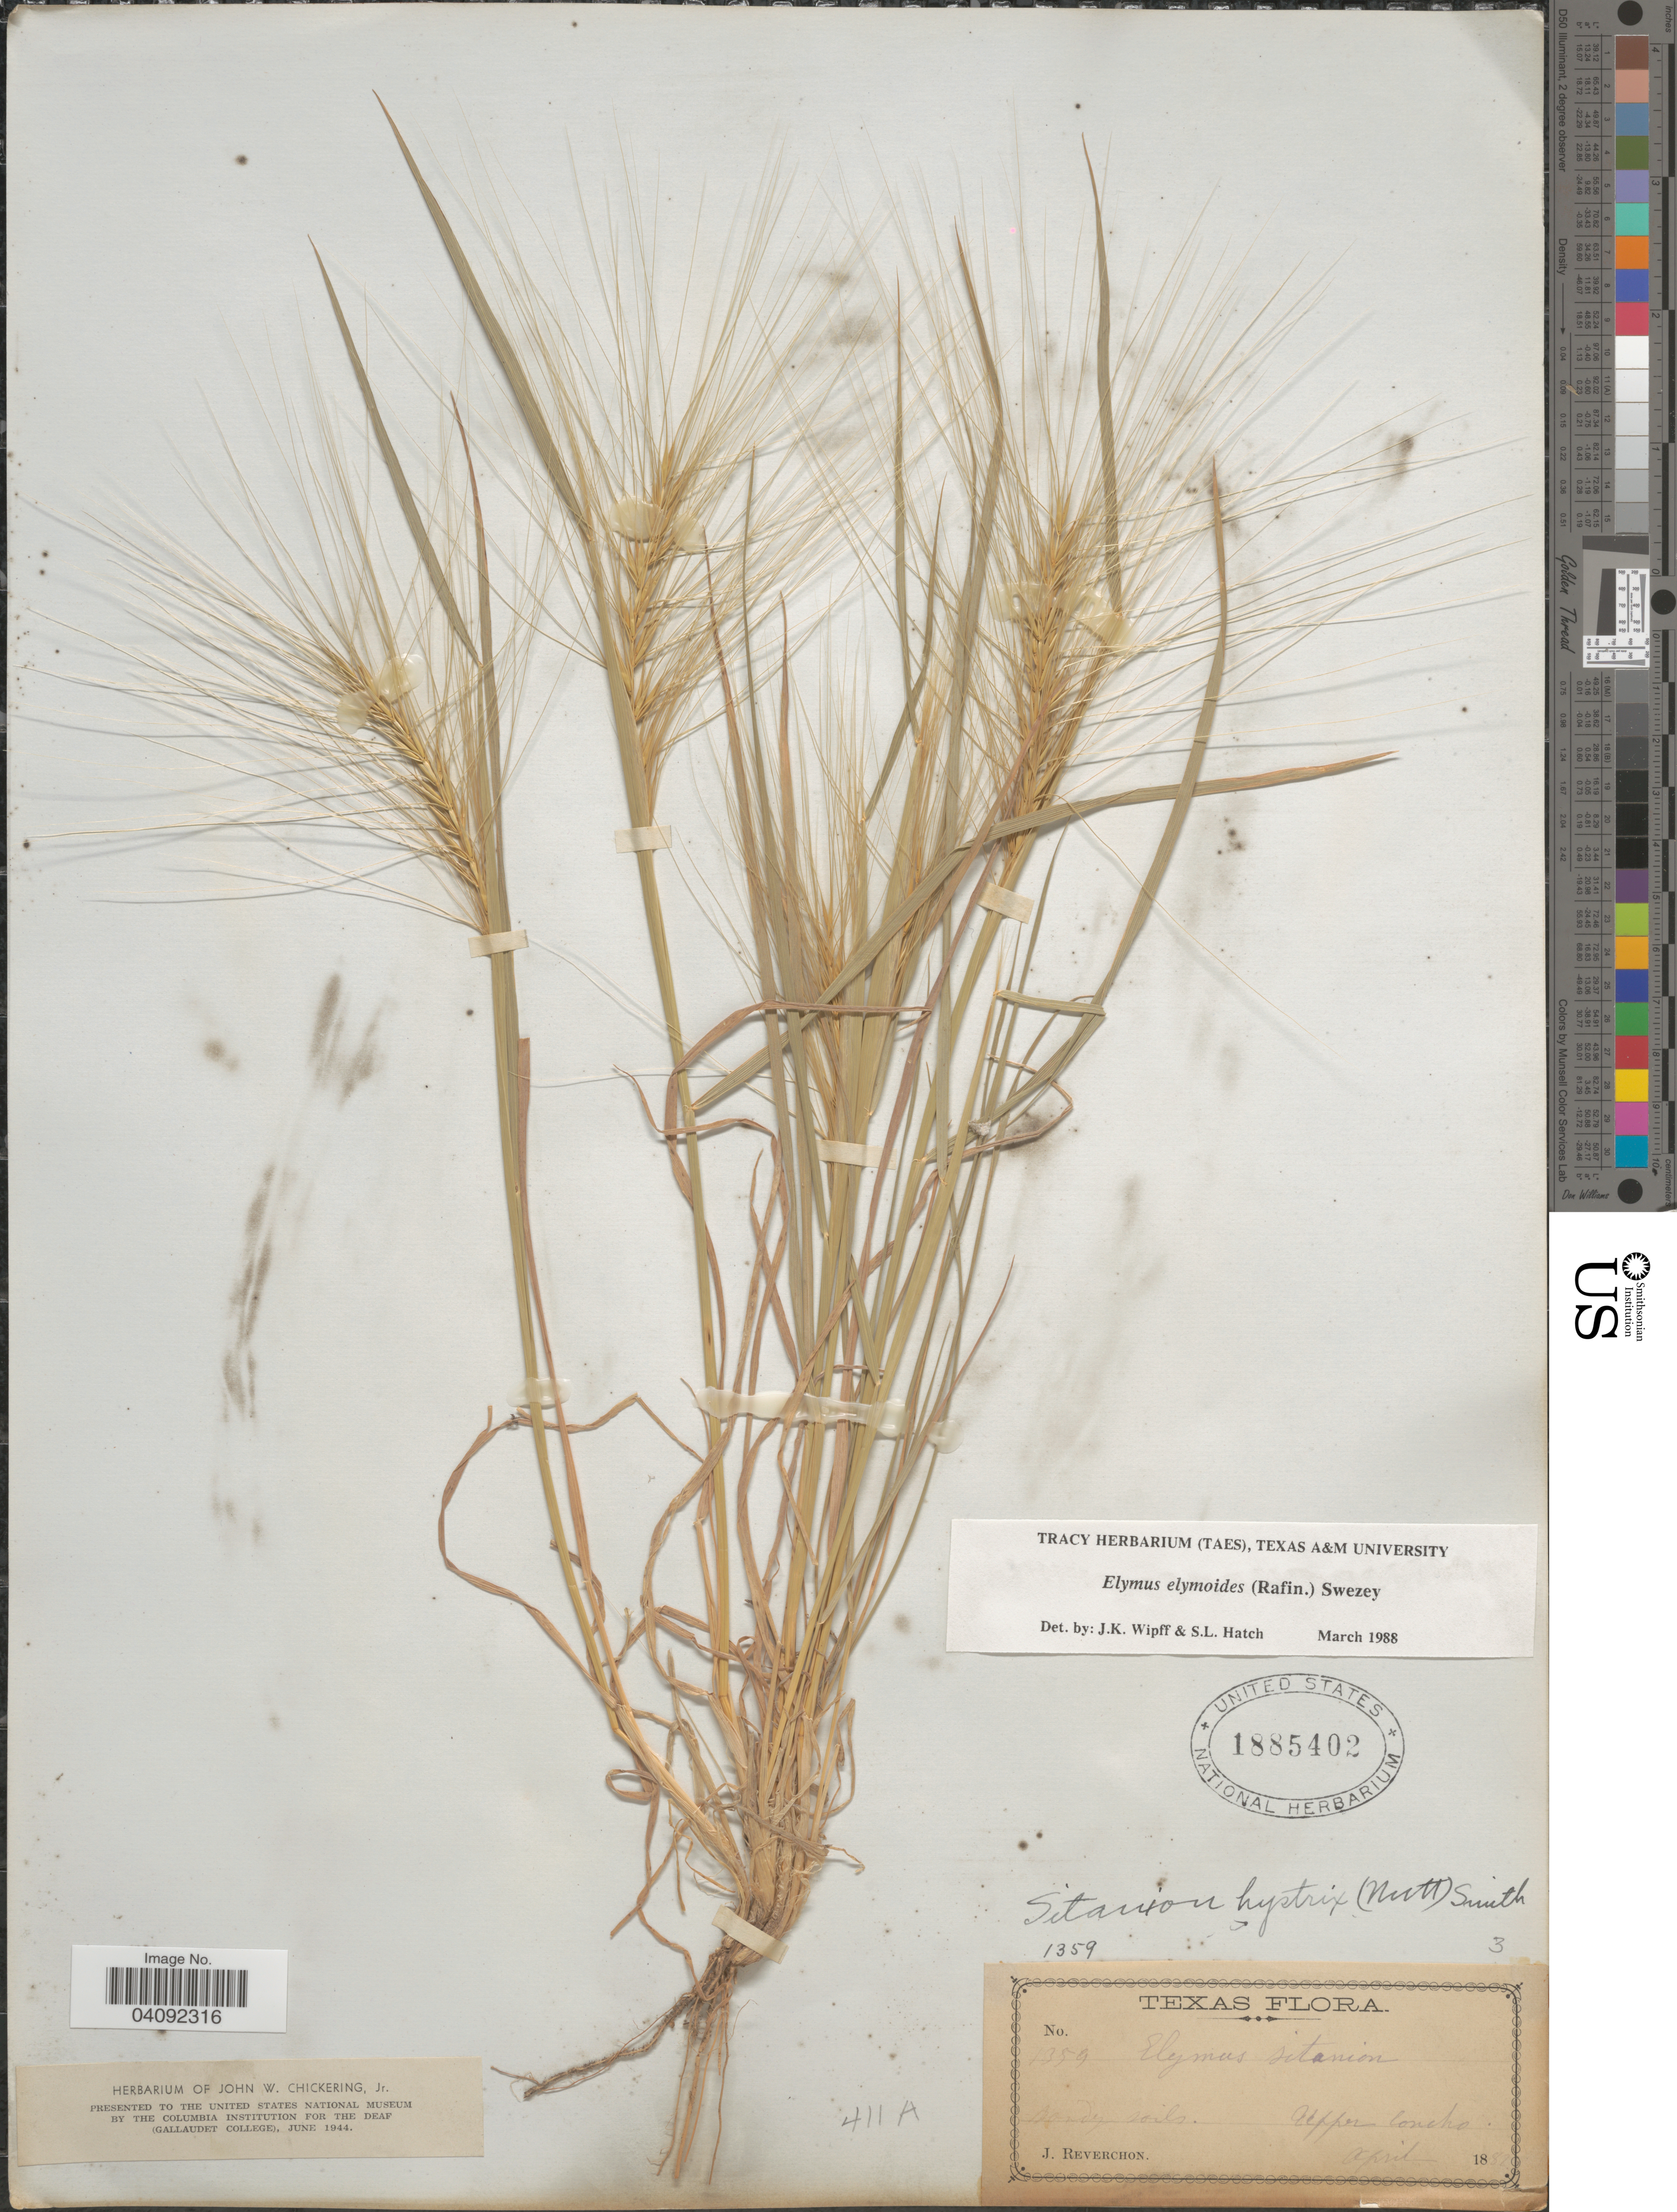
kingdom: Plantae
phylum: Tracheophyta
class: Liliopsida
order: Poales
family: Poaceae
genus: Elymus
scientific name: Elymus elymoides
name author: (Raf.) Swezey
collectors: J. Reverchon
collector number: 1359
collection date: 1882-04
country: United States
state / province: Texas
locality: Sandy soils. Upper Concho.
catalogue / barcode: US 1885402